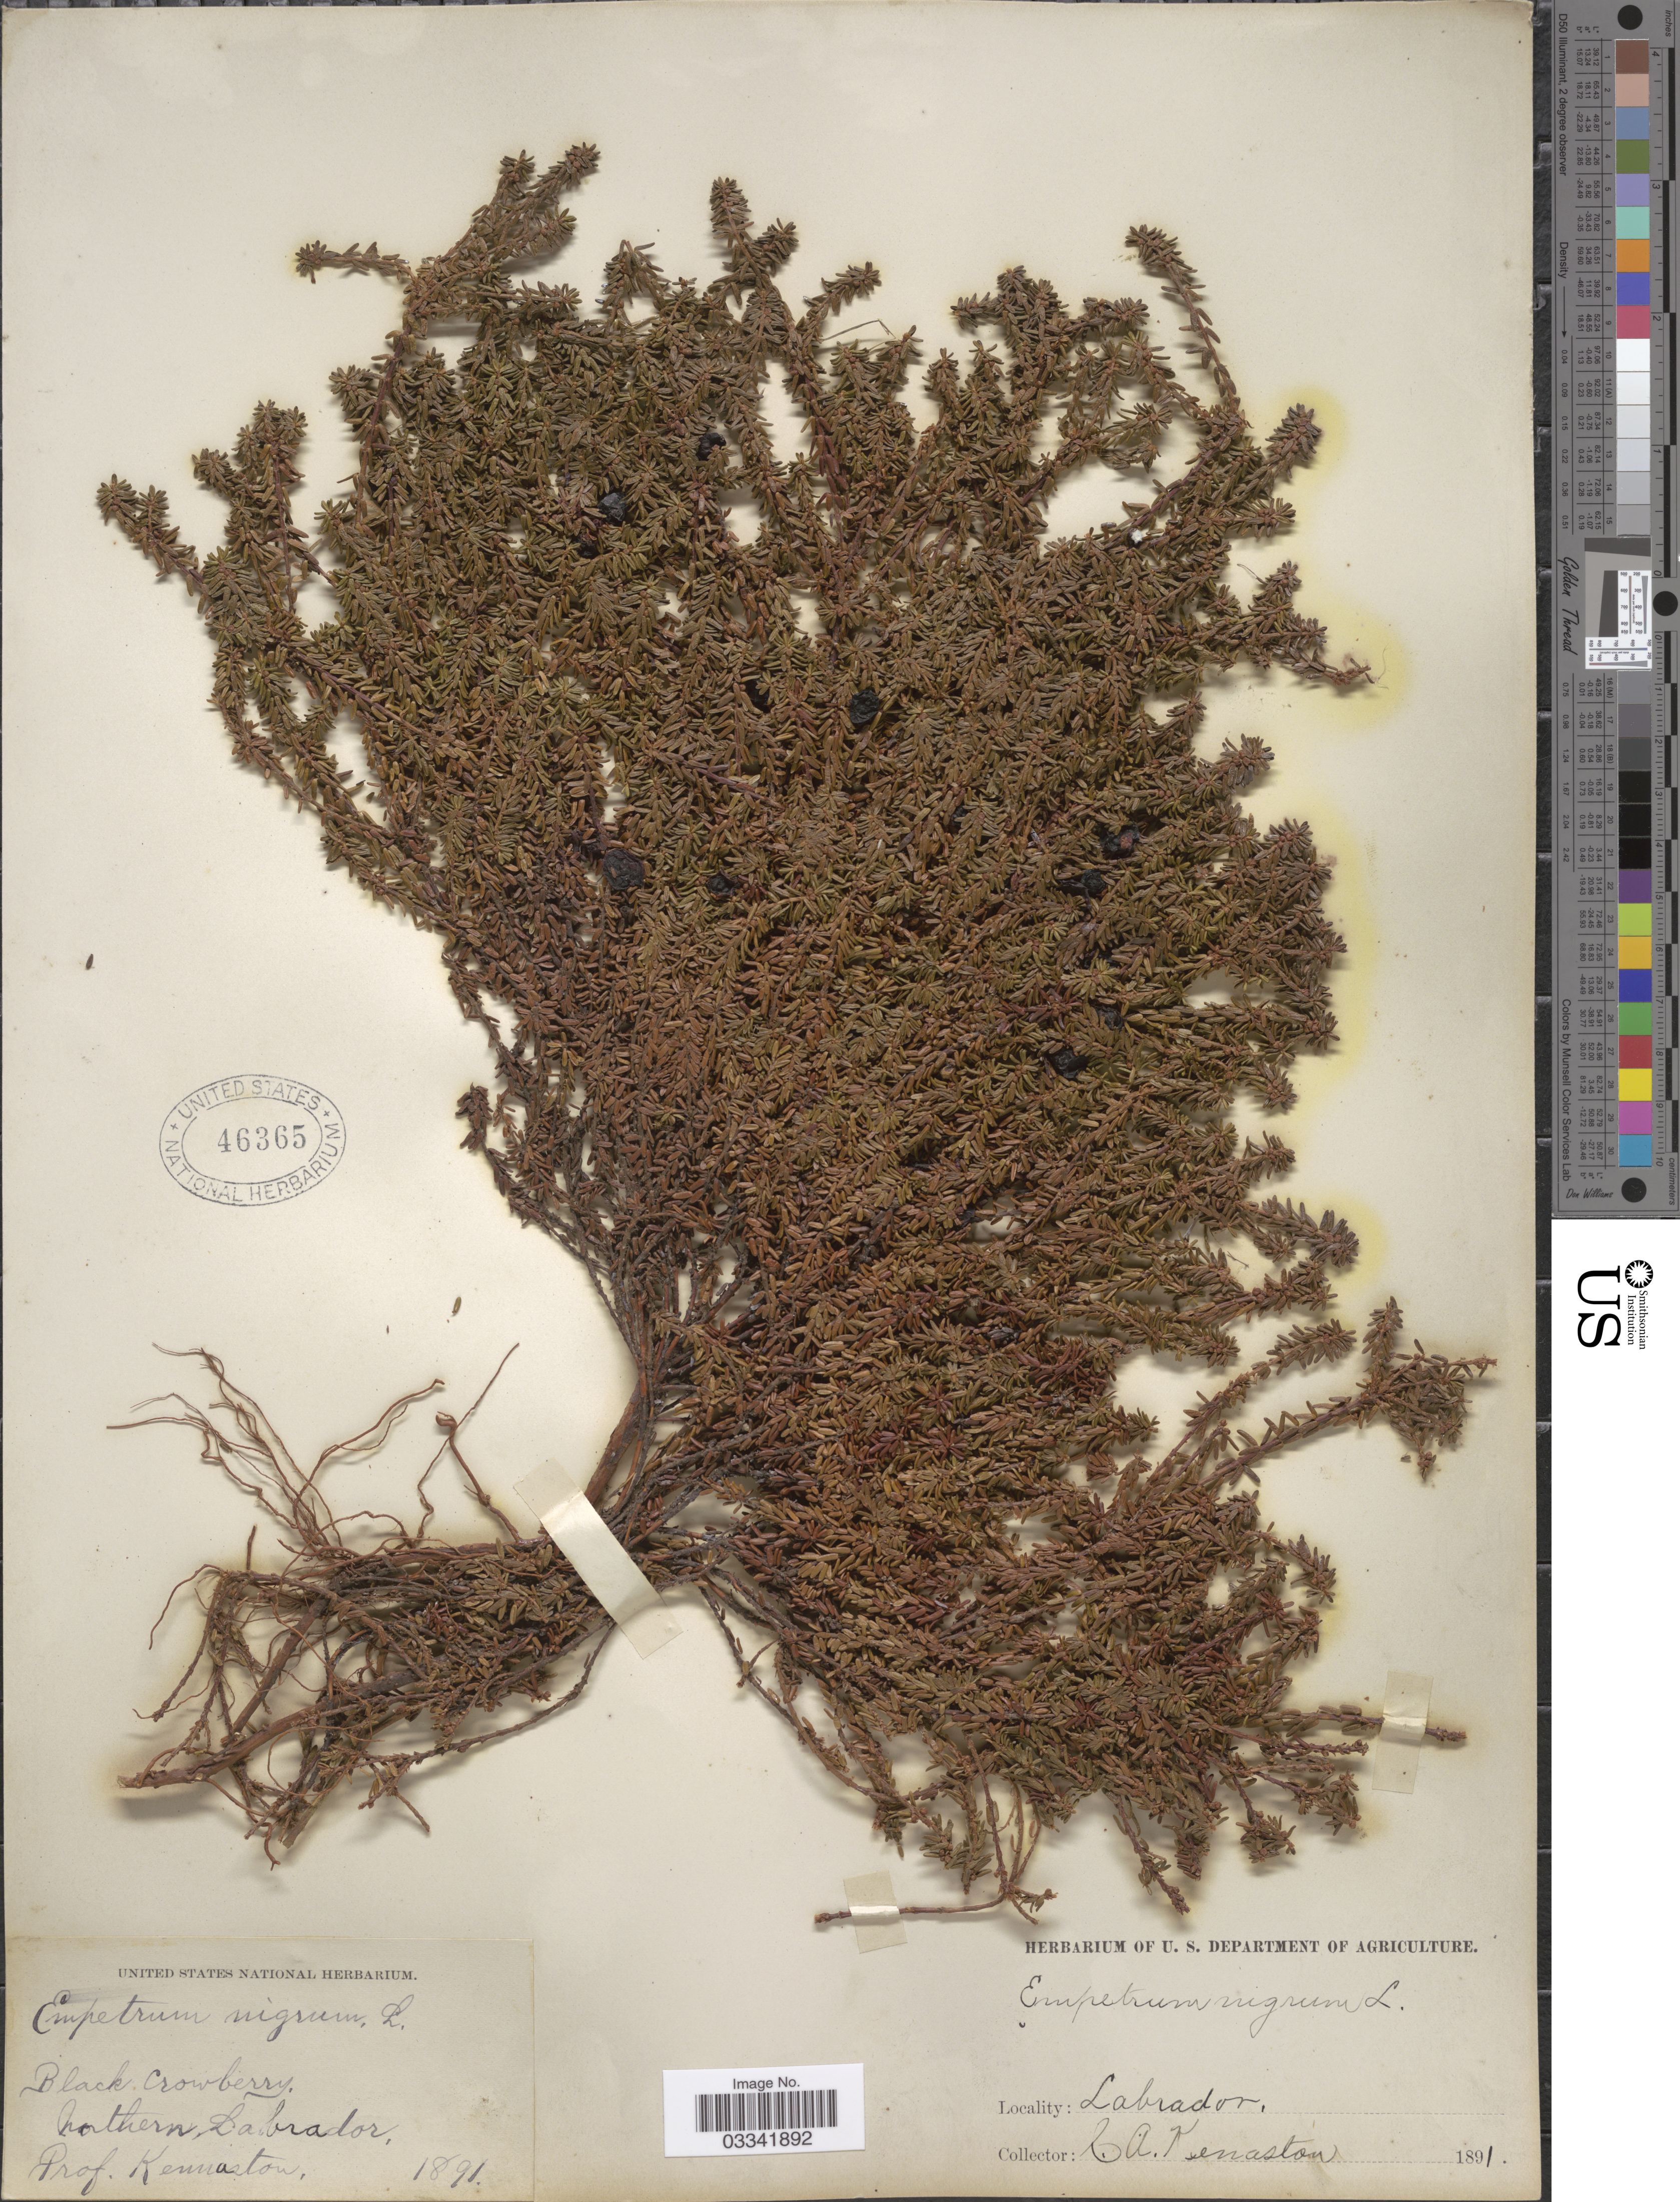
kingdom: Plantae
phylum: Tracheophyta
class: Magnoliopsida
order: Ericales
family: Ericaceae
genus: Empetrum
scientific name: Empetrum nigrum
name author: L.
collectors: C. A. Kenaston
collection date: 1891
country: Canada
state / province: Newfoundland and Labrador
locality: Black Crowberry, Northern Labrador.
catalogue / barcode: US 46365